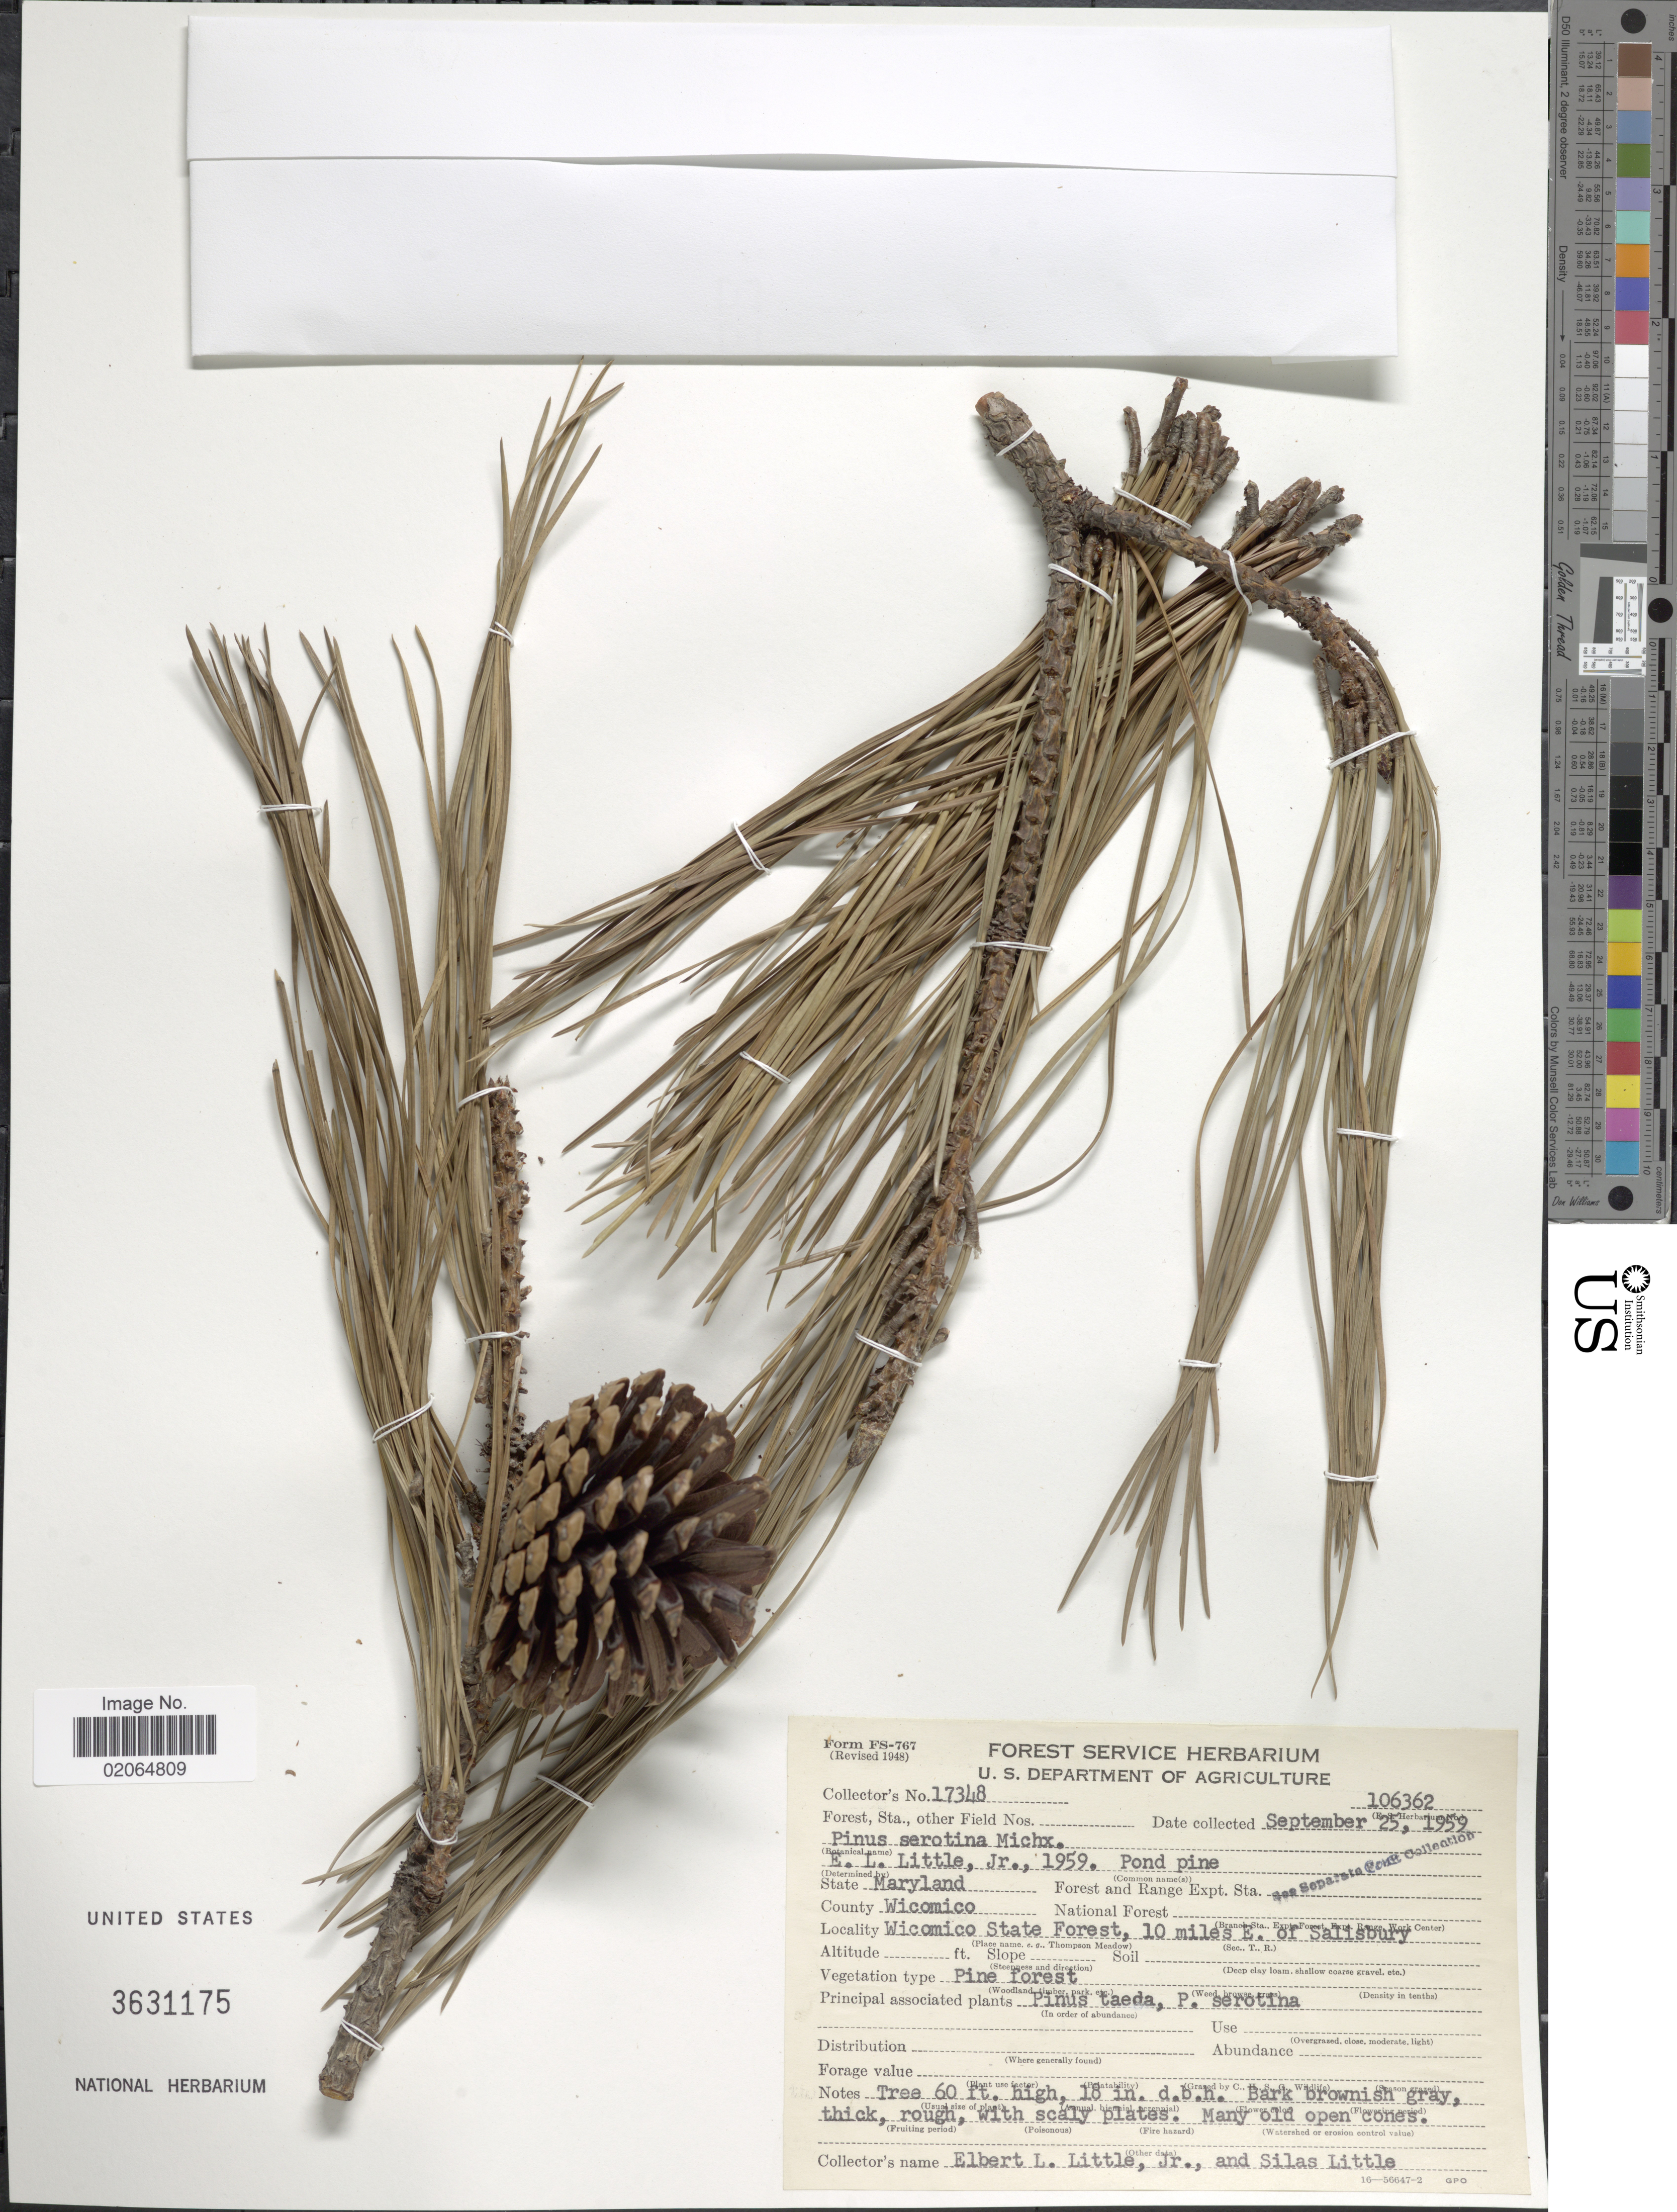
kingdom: Plantae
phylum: Tracheophyta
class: Pinopsida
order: Pinales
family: Pinaceae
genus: Pinus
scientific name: Pinus serotina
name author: Michx.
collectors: E. L. Little & S. Little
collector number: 17348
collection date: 1959-09-25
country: United States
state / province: Maryland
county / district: Wicomico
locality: County Wicomico, Wicomico State Forest, 10 miles E. of Salisbury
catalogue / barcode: US 3631175